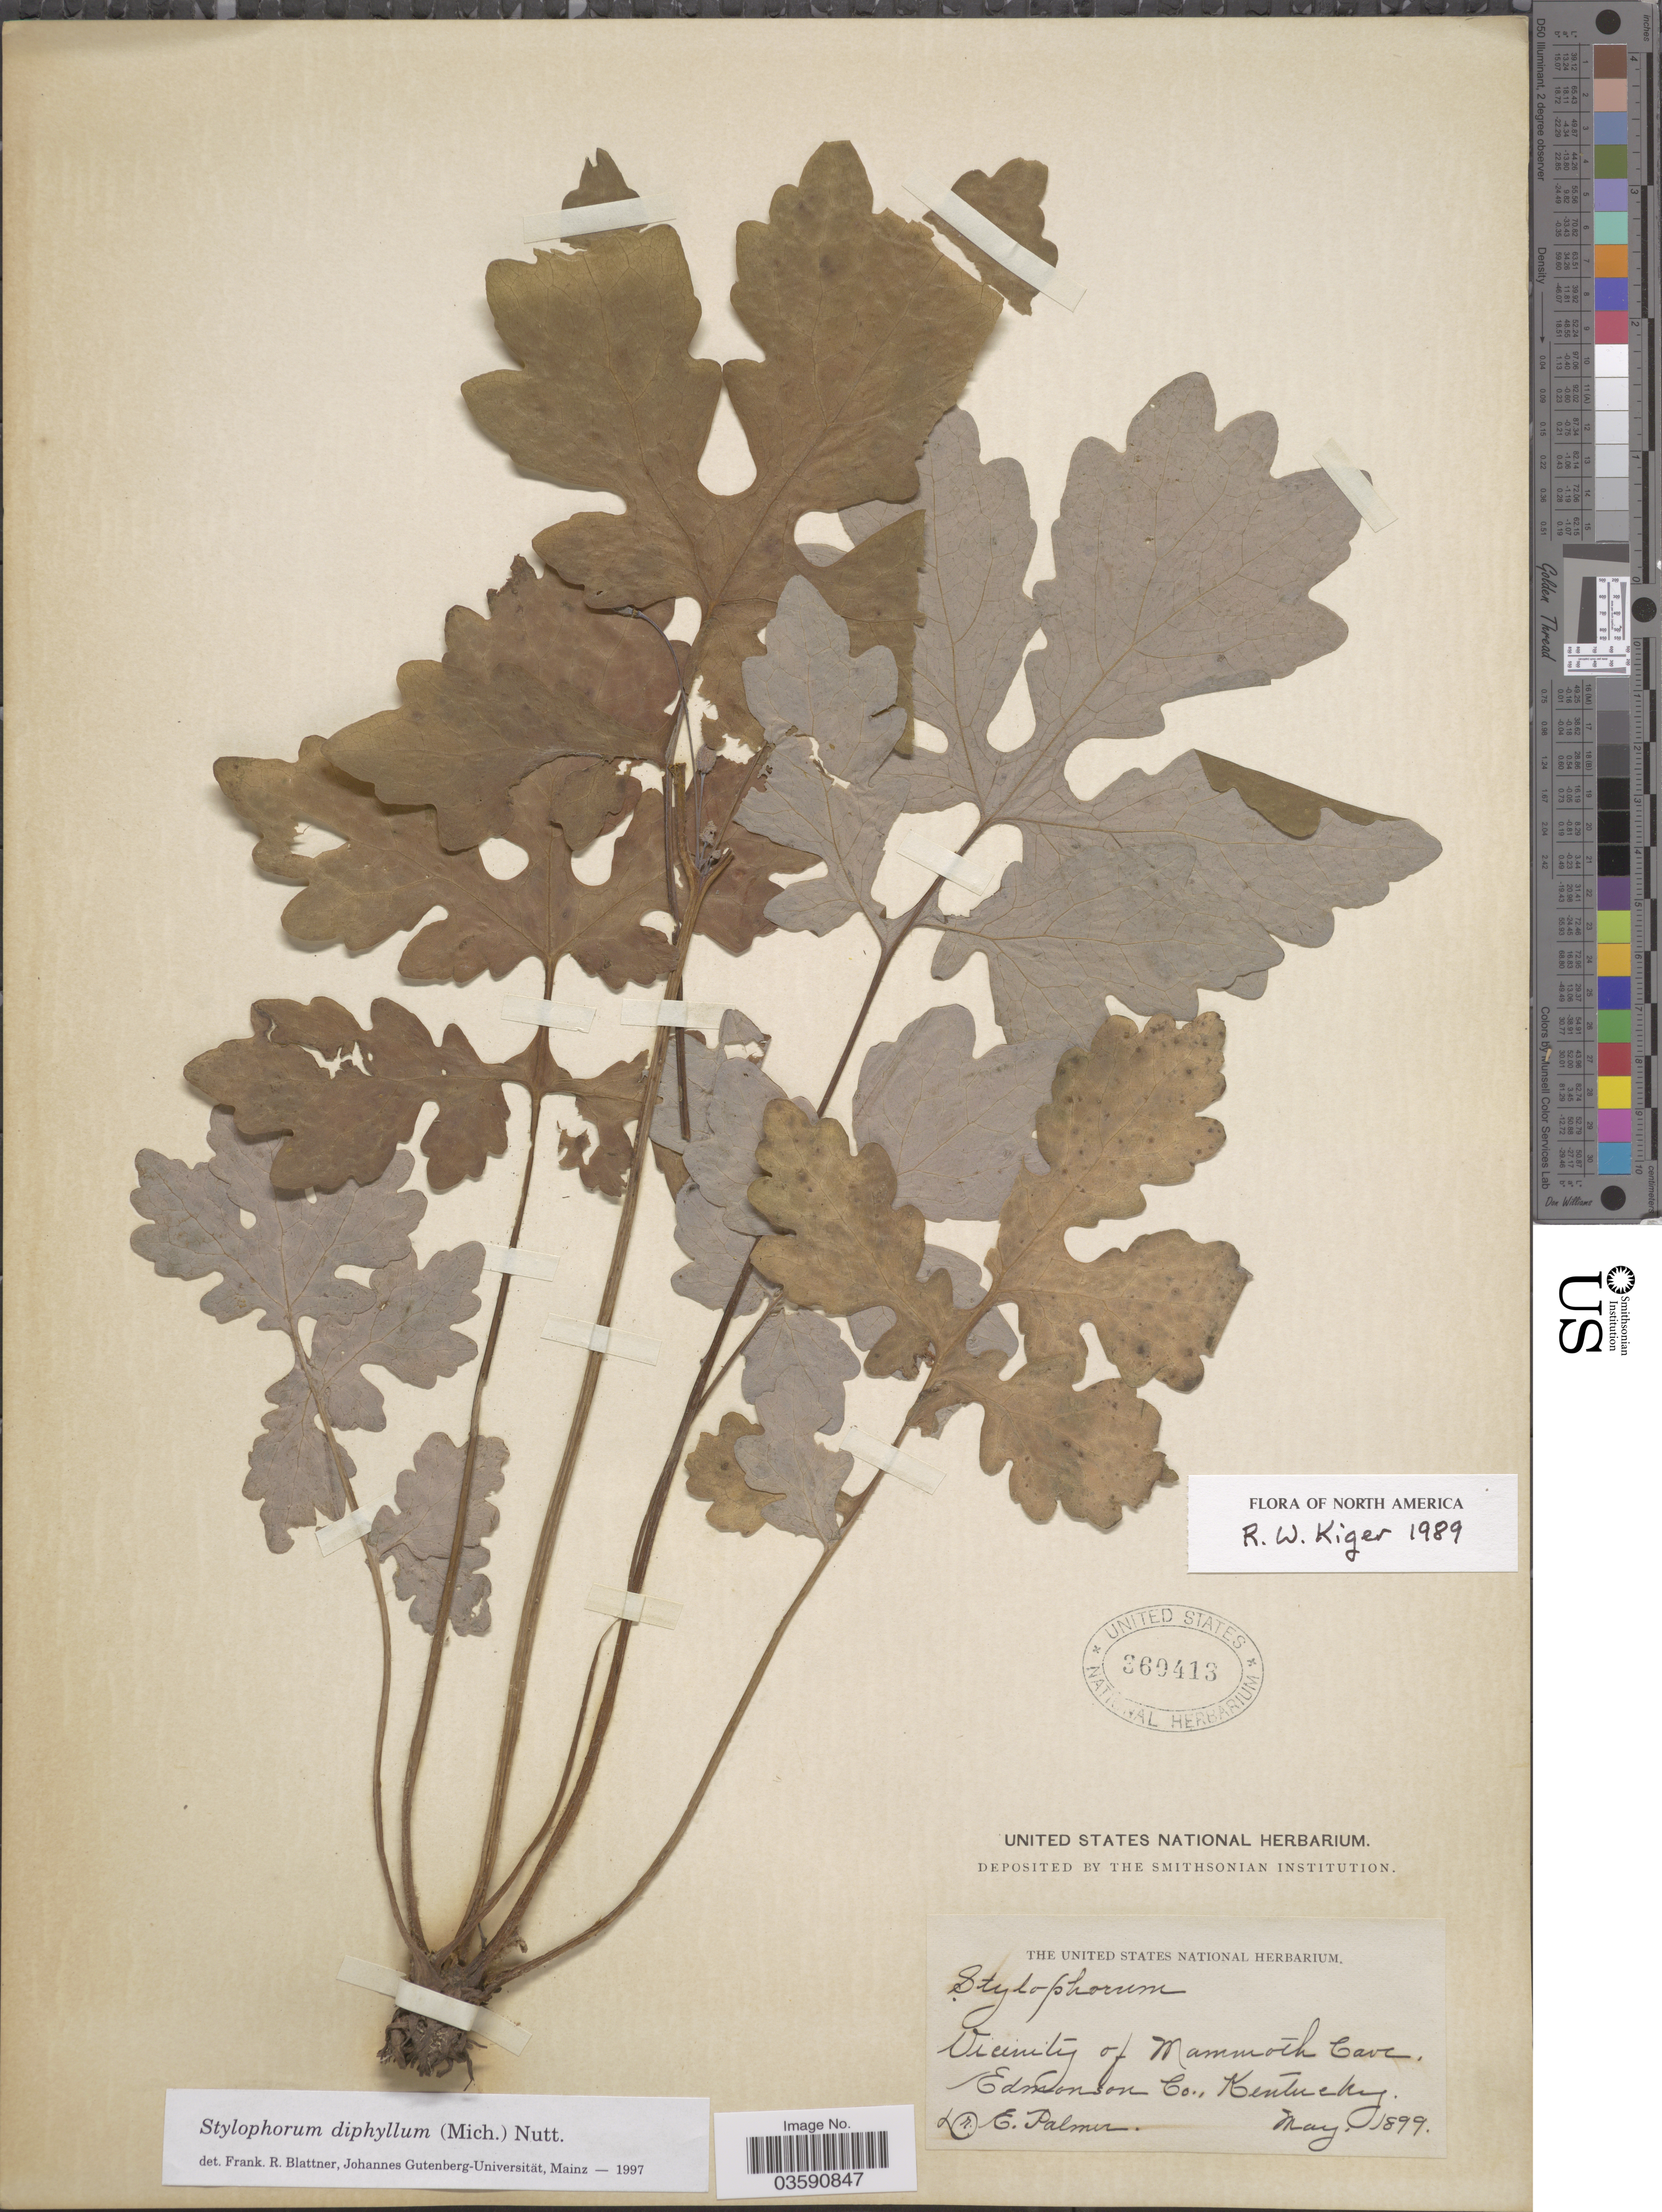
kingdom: Plantae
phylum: Tracheophyta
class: Magnoliopsida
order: Ranunculales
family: Papaveraceae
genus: Stylophorum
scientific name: Stylophorum diphyllum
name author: (Michx.) Nutt.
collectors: E. Palmer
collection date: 1899-05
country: United States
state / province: Kentucky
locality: Vicinity of Mammoth Cave, Edmonson Co.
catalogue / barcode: US 360413